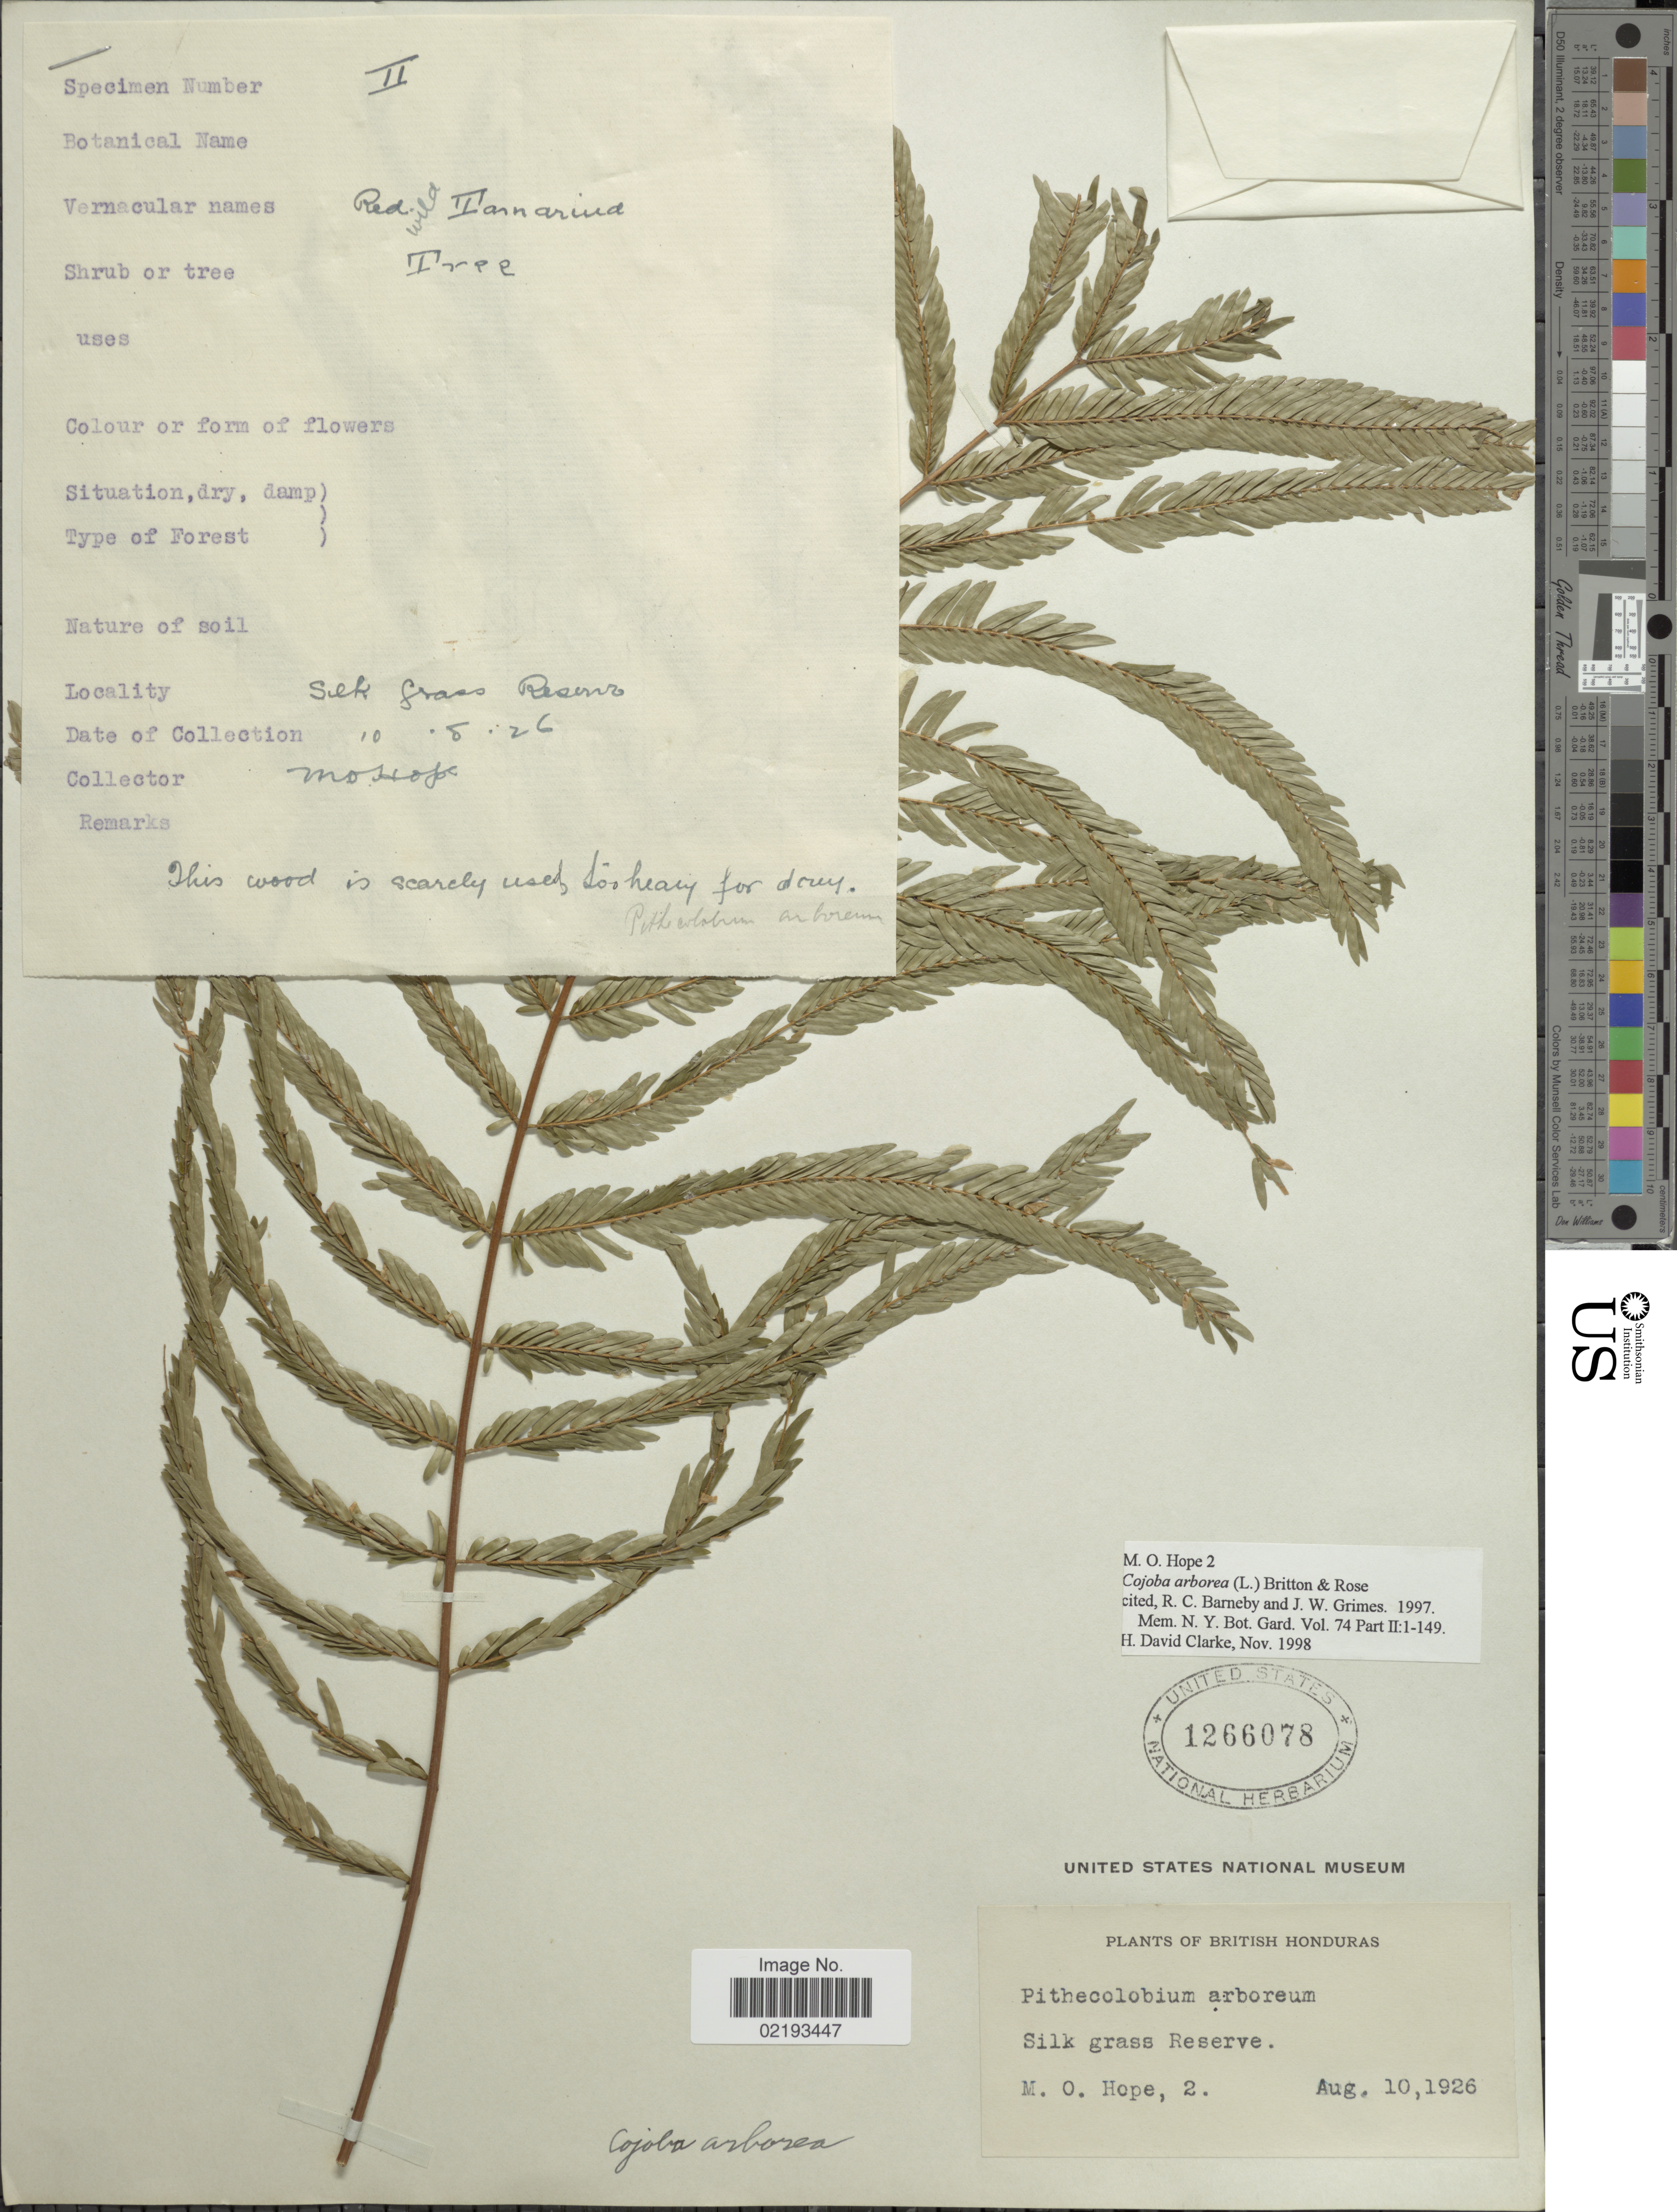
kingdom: Plantae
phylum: Tracheophyta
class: Magnoliopsida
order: Fabales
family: Fabaceae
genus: Cojoba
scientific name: Cojoba arborea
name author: (L.) Britton & Rose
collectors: M. Hope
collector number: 2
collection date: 1926-08-10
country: Belize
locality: British Honduras, Silk grass Reserve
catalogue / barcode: US 1266078